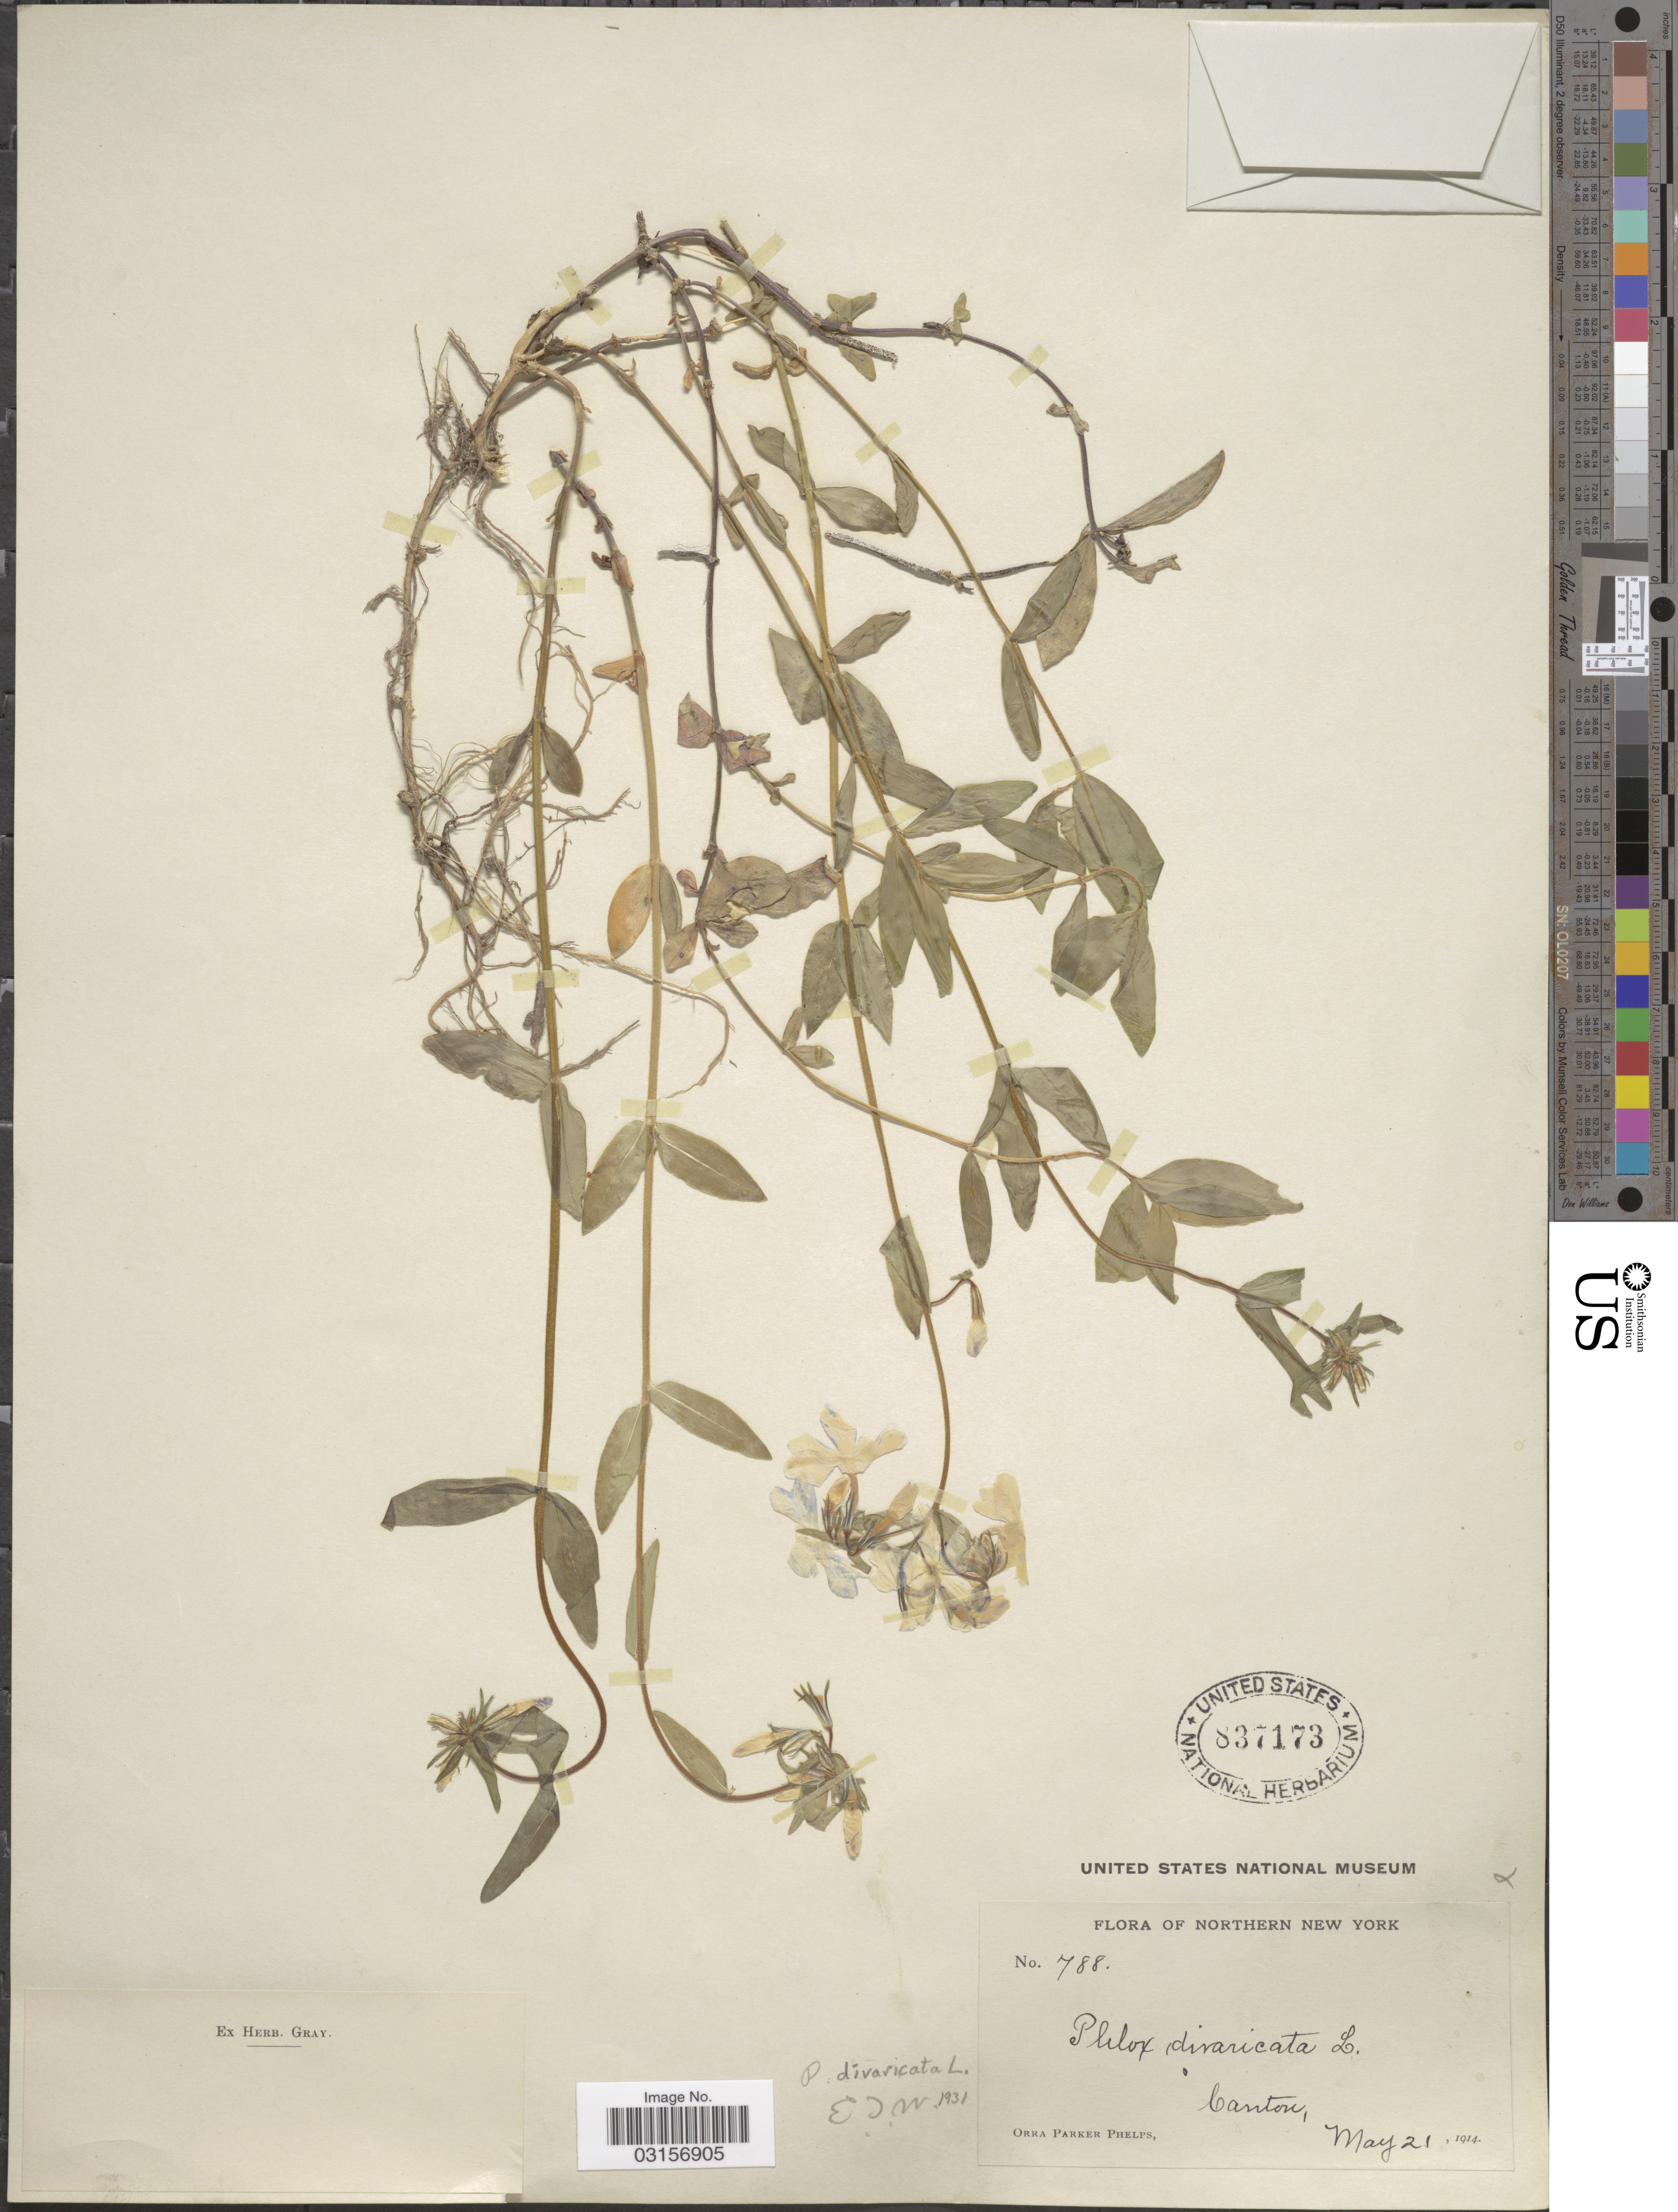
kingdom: Plantae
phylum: Tracheophyta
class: Magnoliopsida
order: Ericales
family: Polemoniaceae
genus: Phlox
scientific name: Phlox divaricata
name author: L.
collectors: O. P. Phelps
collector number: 788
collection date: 1914-05-21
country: United States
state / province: New York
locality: Northern New York, Canton.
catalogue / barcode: US 837173